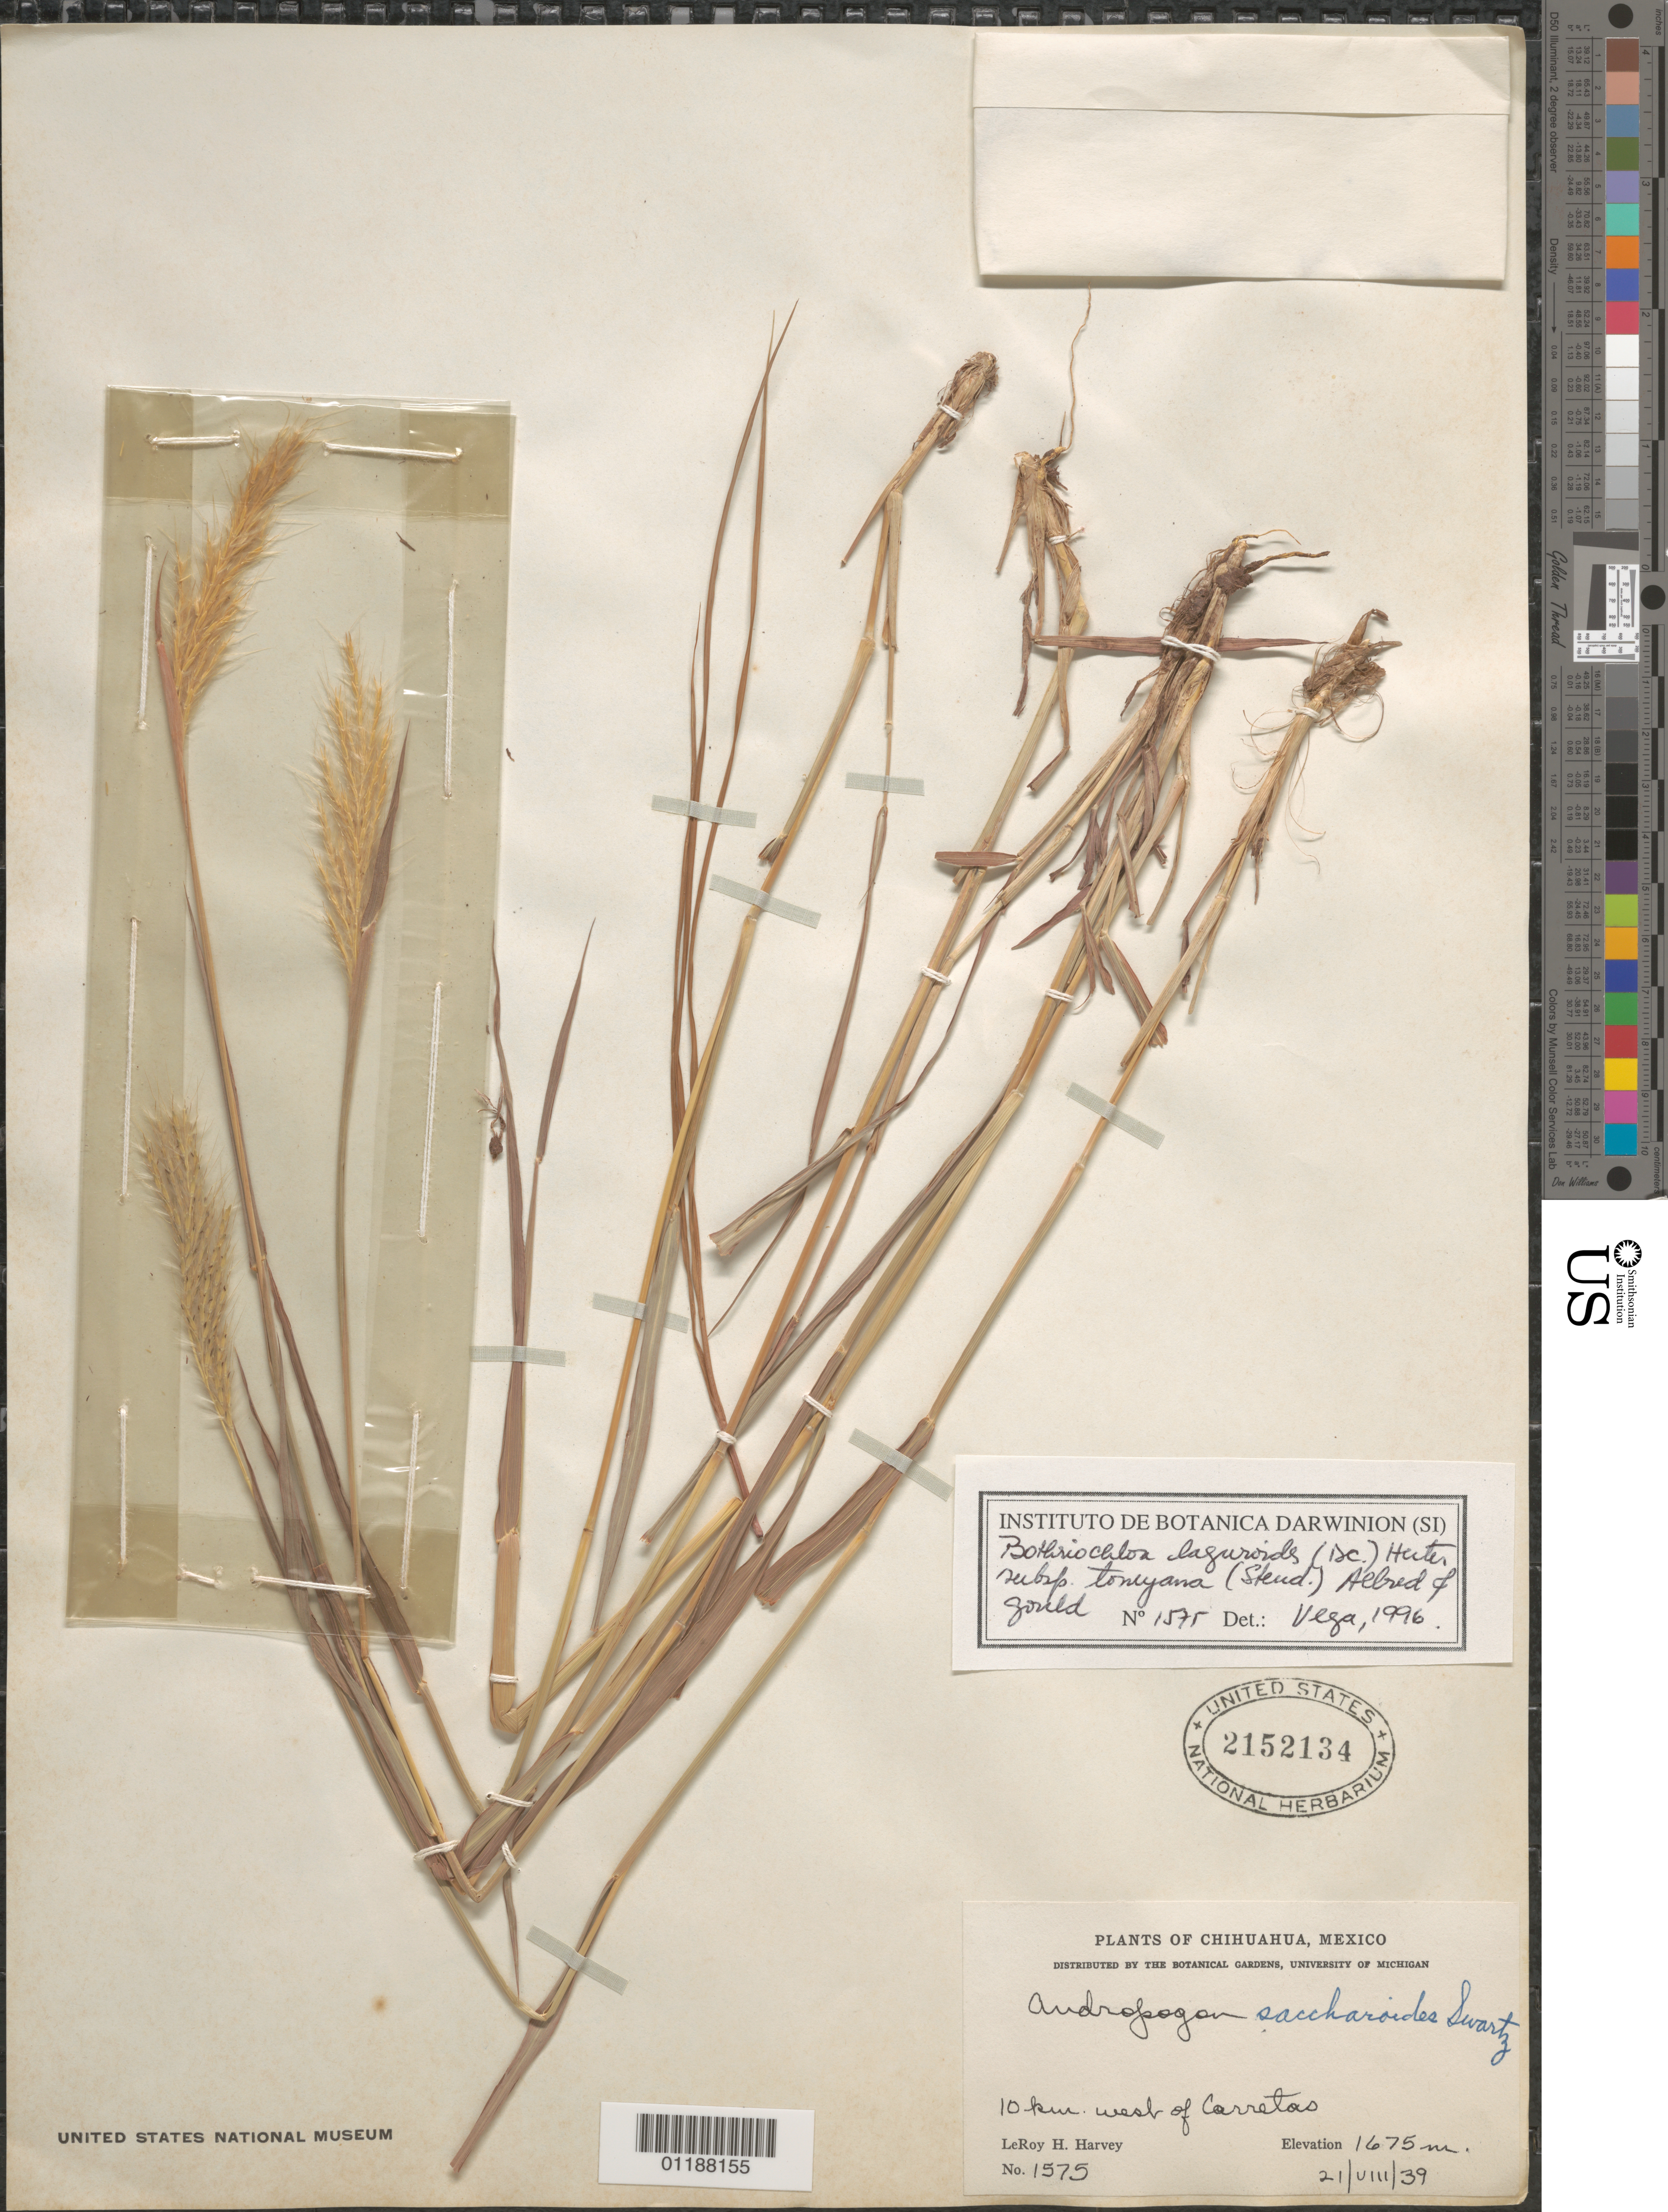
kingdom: Plantae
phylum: Tracheophyta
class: Liliopsida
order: Poales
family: Poaceae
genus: Bothriochloa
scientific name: Bothriochloa laguroides subsp. torreyana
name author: (Steud.) Allred & Gould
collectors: L. H. Harvey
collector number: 1575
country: Mexico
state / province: Chihuahua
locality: W of Carretas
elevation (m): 1675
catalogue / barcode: US 2152134